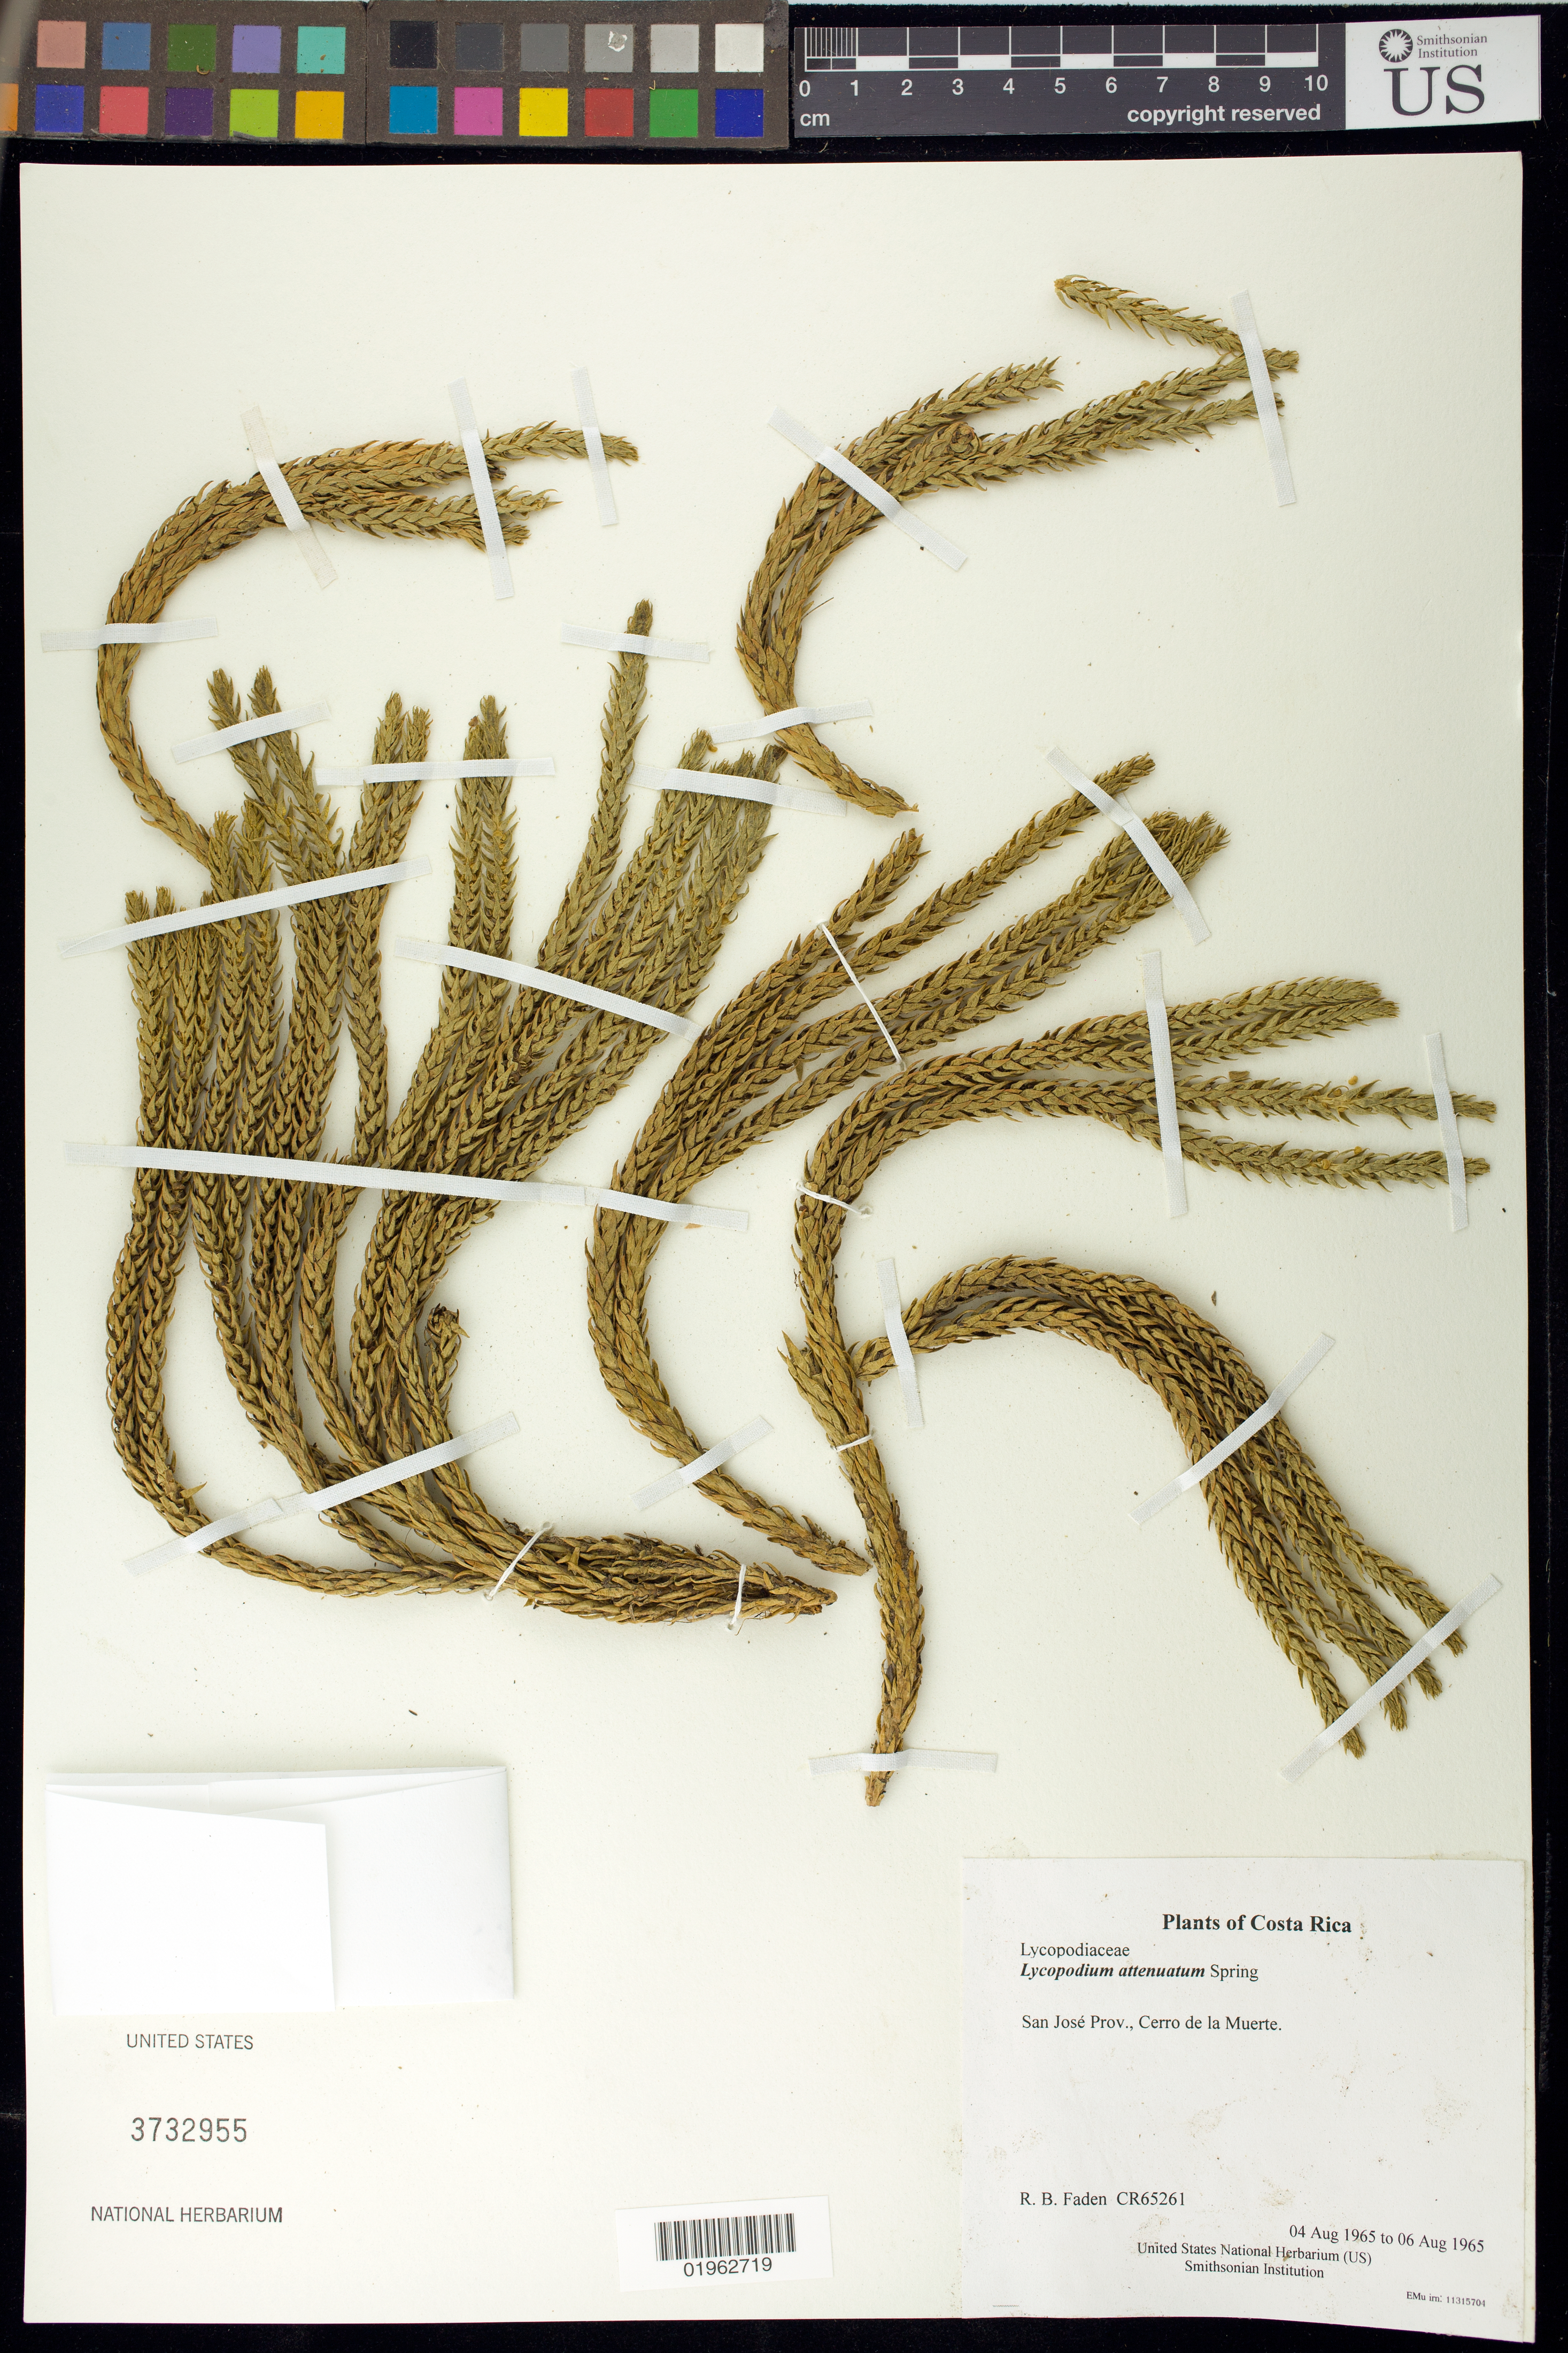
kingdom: Plantae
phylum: Tracheophyta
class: Lycopodiopsida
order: Lycopodiales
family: Lycopodiaceae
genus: Phlegmariurus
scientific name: Phlegmariurus attenuatus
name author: (Spring) B. Øllg.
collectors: R. B. Faden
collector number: CR65261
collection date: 1965-08-04/1965-08-06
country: Costa Rica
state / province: San José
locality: Cerro de la Muerte.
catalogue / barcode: US 3732955